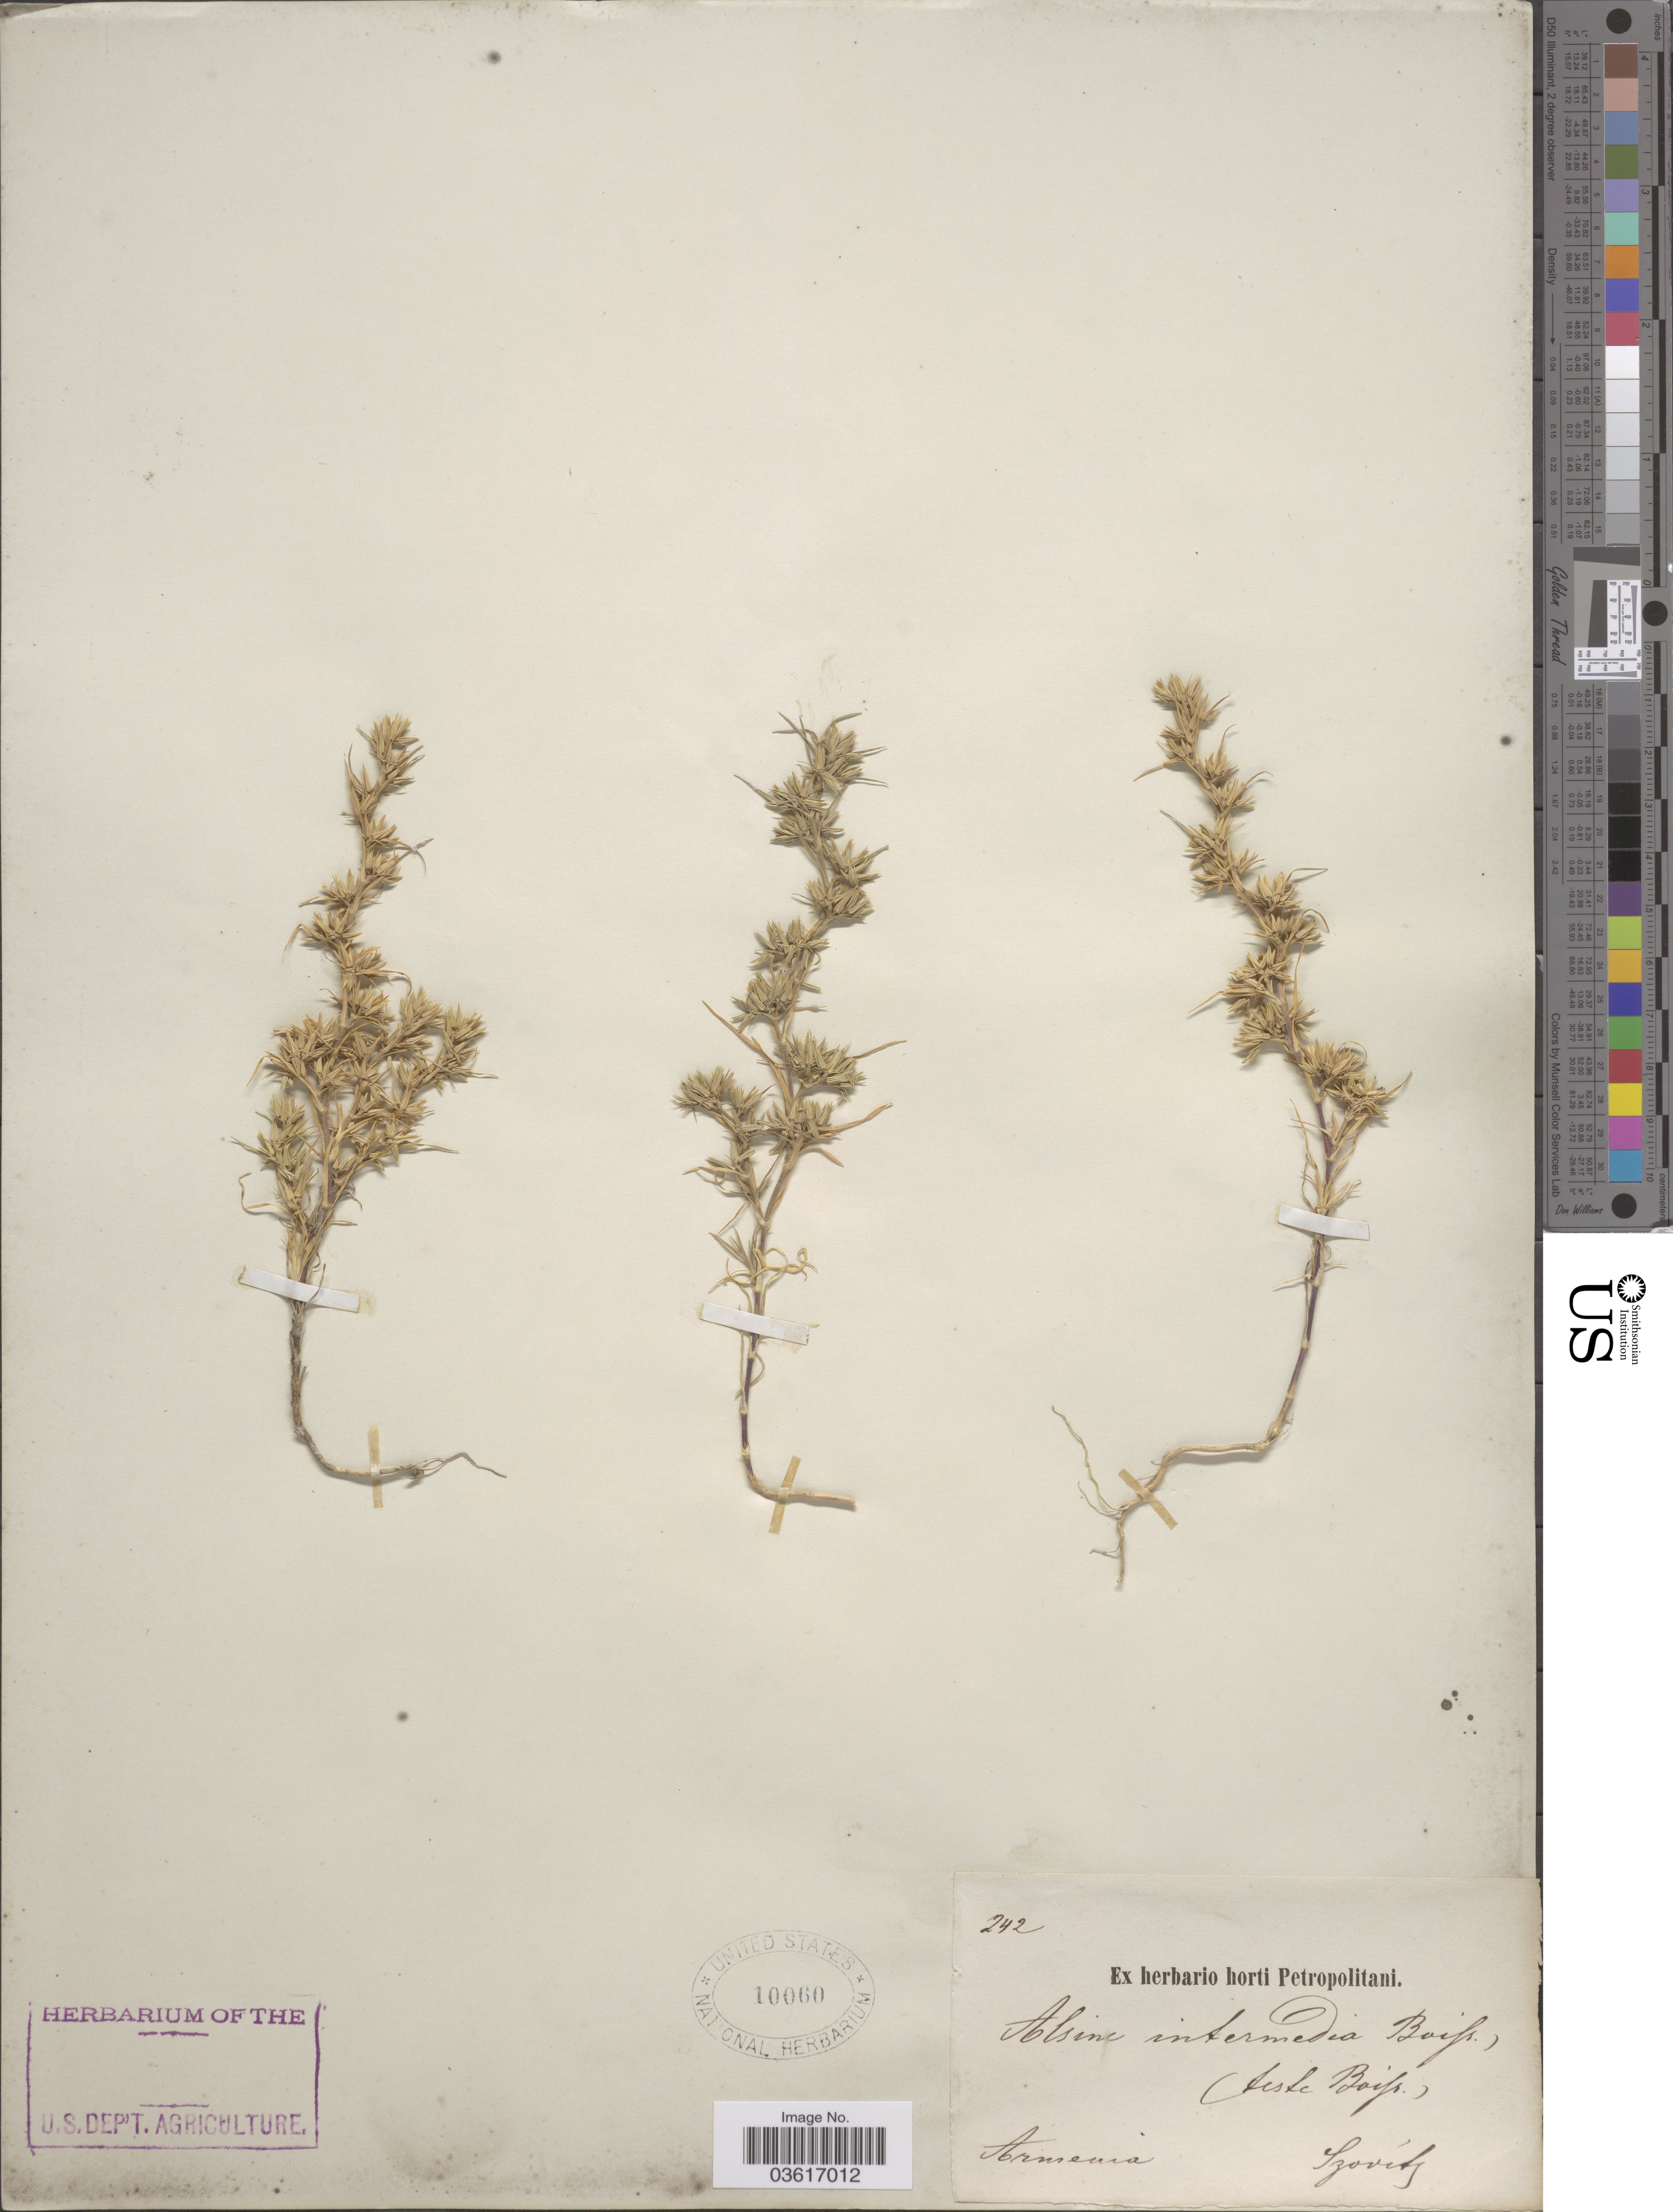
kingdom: Plantae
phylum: Tracheophyta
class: Magnoliopsida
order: Caryophyllales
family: Caryophyllaceae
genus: Minuartia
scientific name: Minuartia intermedia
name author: Hand.-Mazz.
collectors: Szovits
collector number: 242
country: Armenia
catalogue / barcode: US 10060